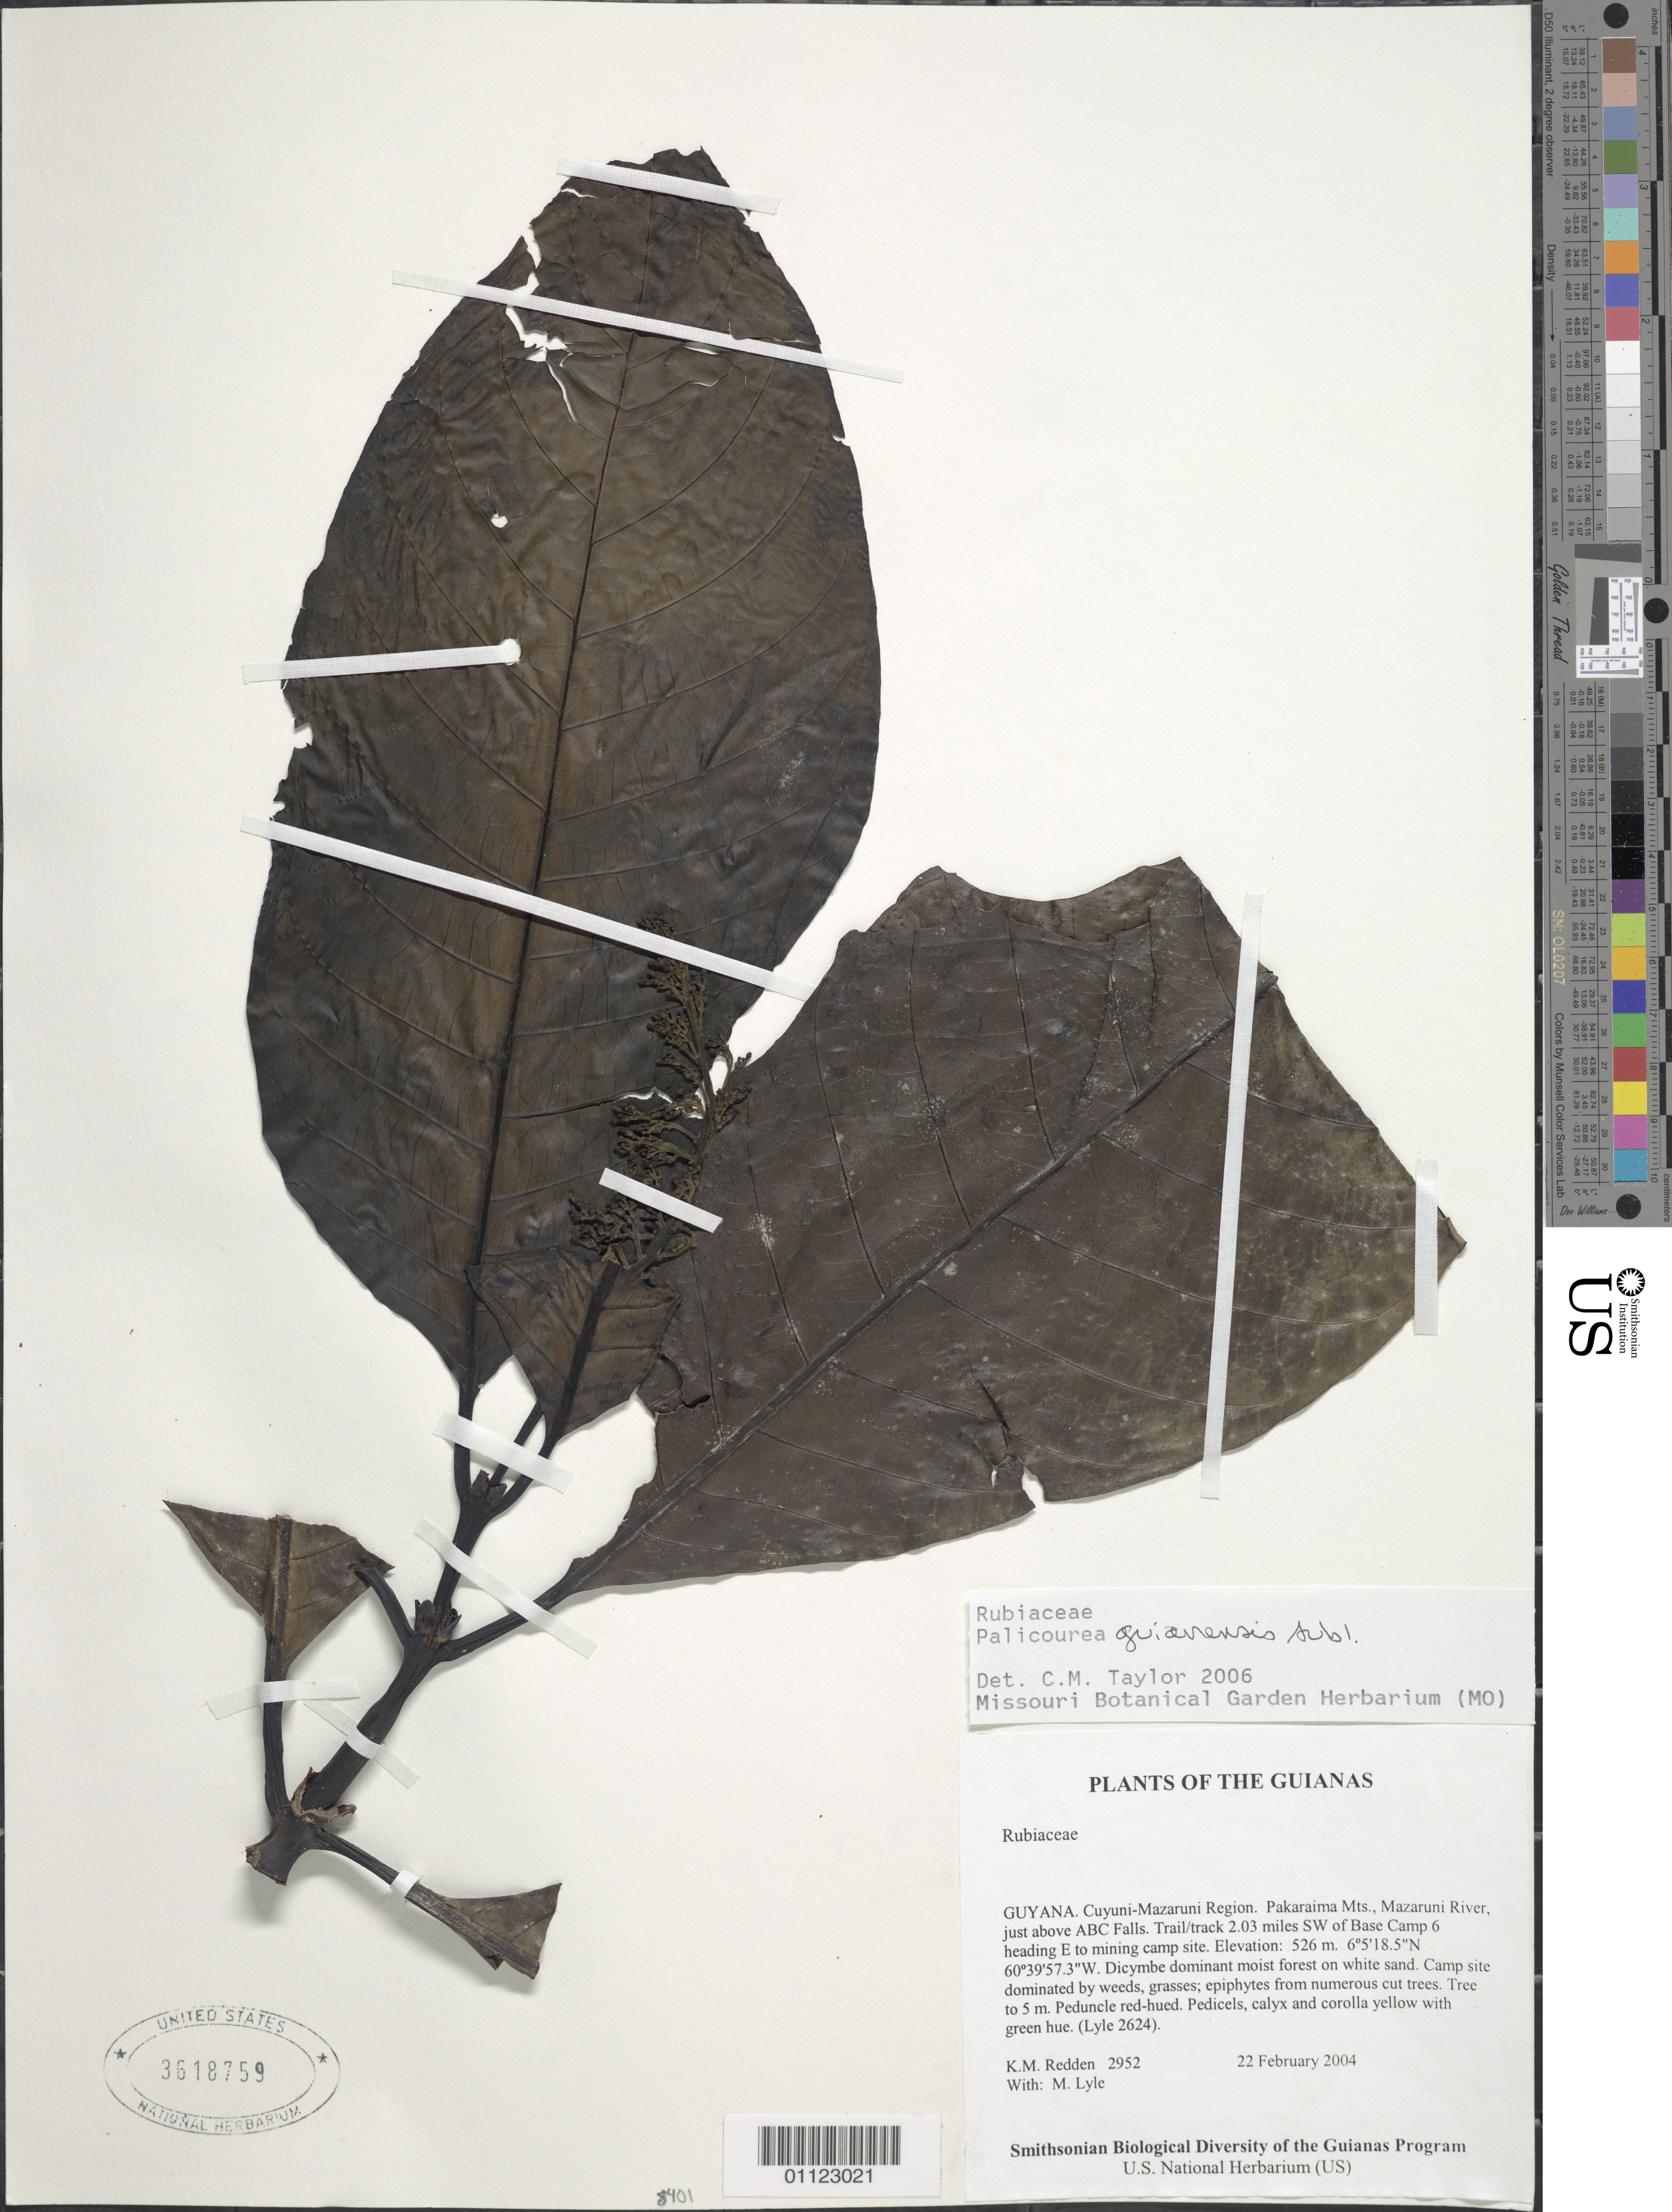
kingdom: Plantae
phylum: Tracheophyta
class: Magnoliopsida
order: Gentianales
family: Rubiaceae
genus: Palicourea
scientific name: Palicourea guianensis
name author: Aubl.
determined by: Taylor, Charlotte M.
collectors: K. M. Redden & M. Lyle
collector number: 2952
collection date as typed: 22 February 2004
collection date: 2004-02-22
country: Guyana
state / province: Cuyuni-Mazaruni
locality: Pakaraima Mts., Mazaruni River, just above ABC Falls. Trail/track 2.03 miles SW of Base Camp 6 heading E to mining camp site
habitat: Dicymbe dominant moist forest on white sand. Camp site dominated by weeds, grasses; epiphytes from numerous cut trees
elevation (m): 526